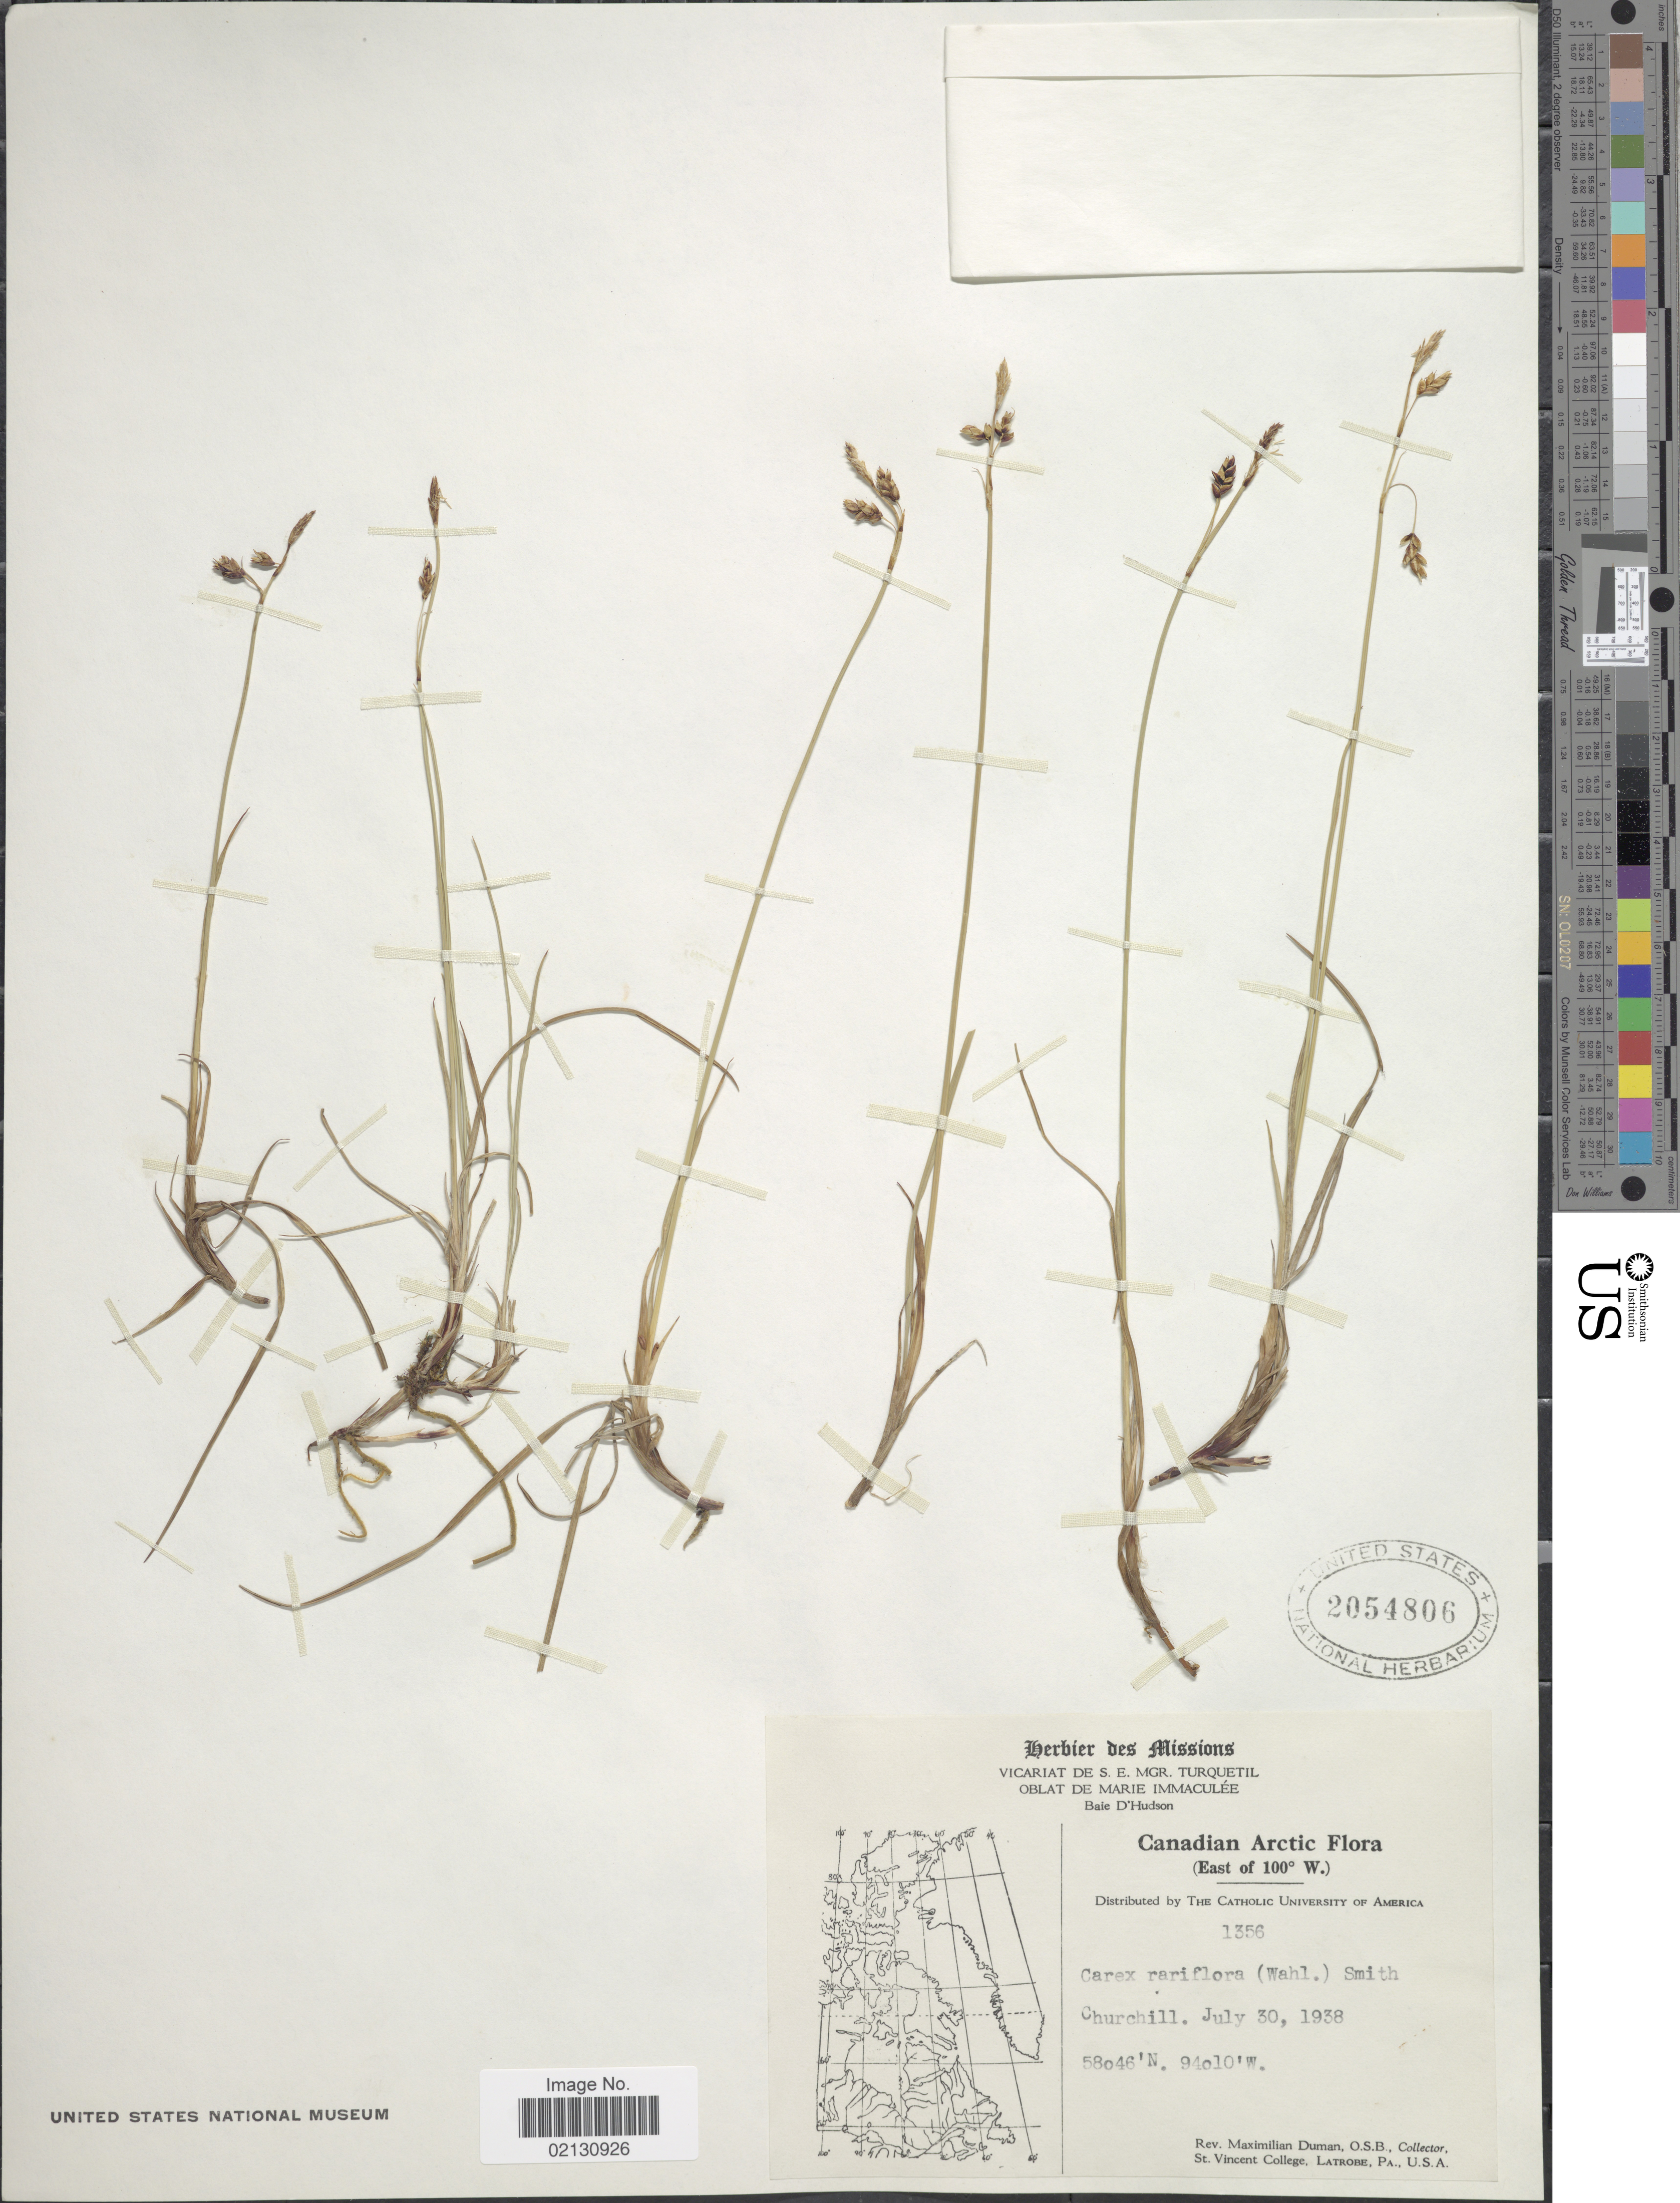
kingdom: Plantae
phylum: Tracheophyta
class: Liliopsida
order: Poales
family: Cyperaceae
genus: Carex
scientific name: Carex rariflora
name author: (Wahlenb.) Sm.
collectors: M. Duman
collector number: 1356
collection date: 1938-07-30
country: Canada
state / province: Manitoba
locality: Canadian Arctic (East of 100° W.). Churchill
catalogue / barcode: US 2054806